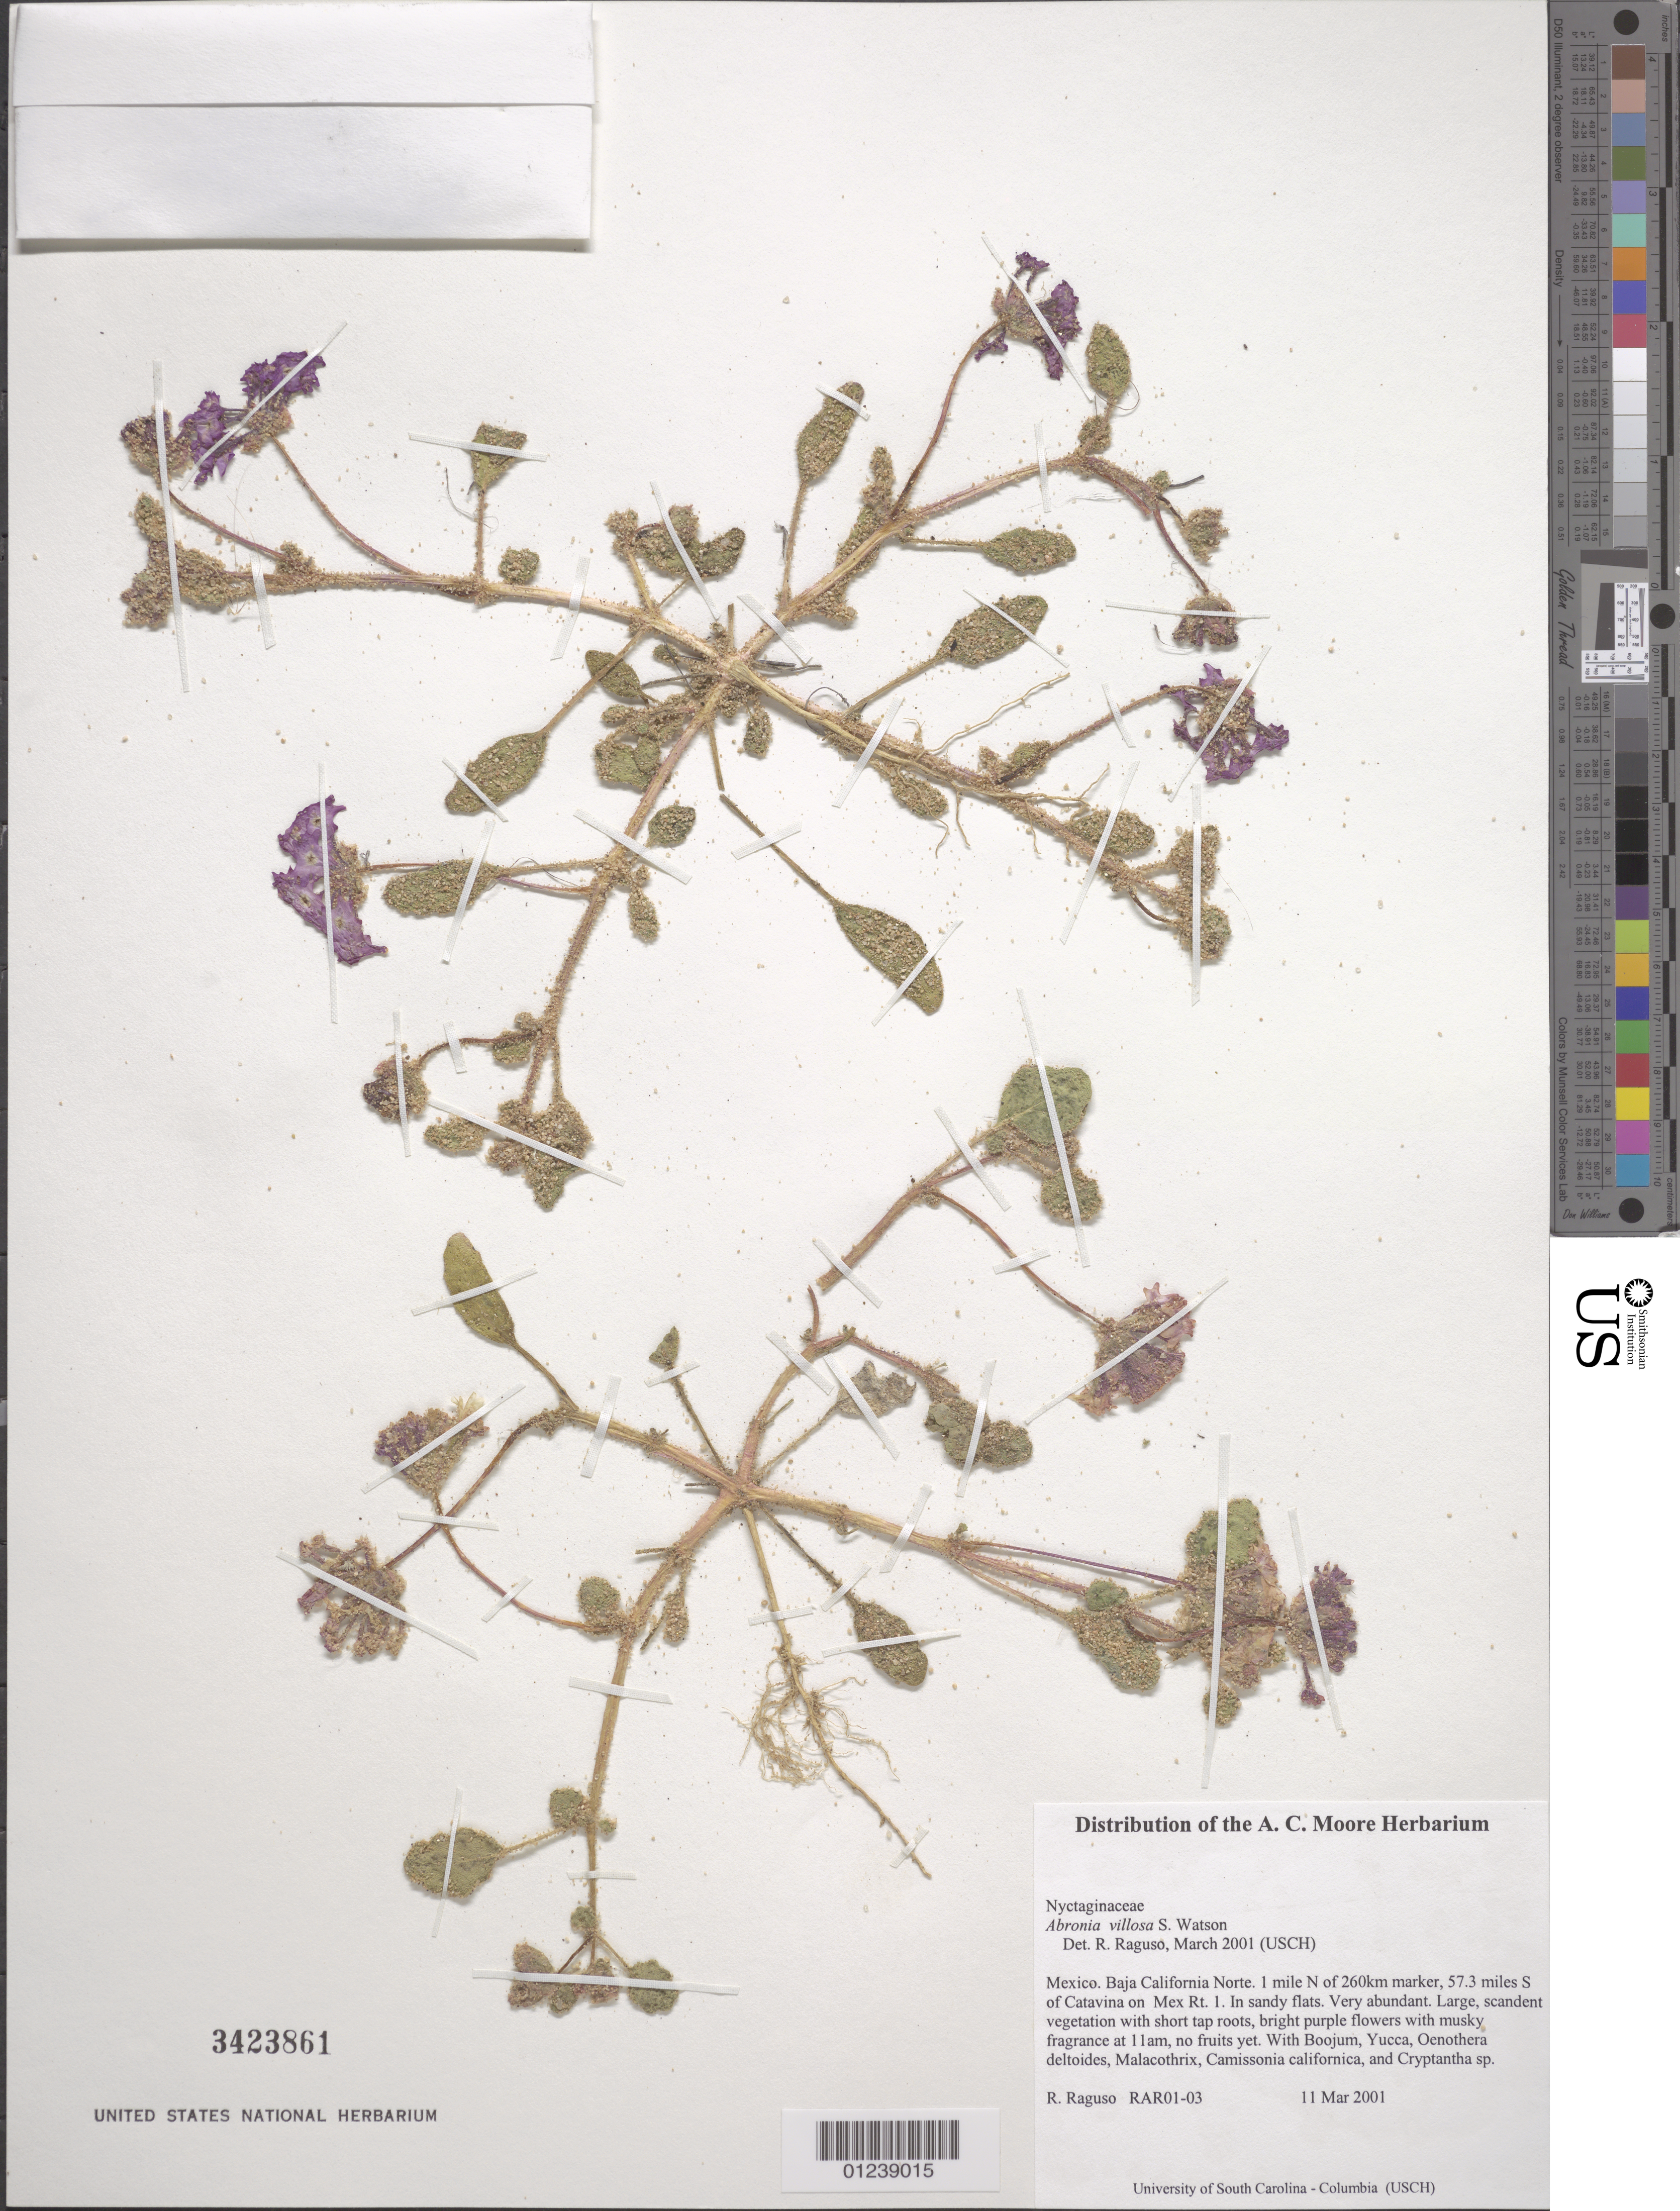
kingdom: Plantae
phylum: Tracheophyta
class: Magnoliopsida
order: Caryophyllales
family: Nyctaginaceae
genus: Abronia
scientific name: Abronia villosa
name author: S. Watson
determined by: Raguso, Robert A.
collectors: R. Raguso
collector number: RAR01-03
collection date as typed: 11 Mar 2001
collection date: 2001-03-11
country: Mexico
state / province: Baja California Norte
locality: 1 mile N of 260 km marker, 57.3 miles S of Catavina on Mex Rt. 1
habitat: In sandy flats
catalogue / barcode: US 3423861